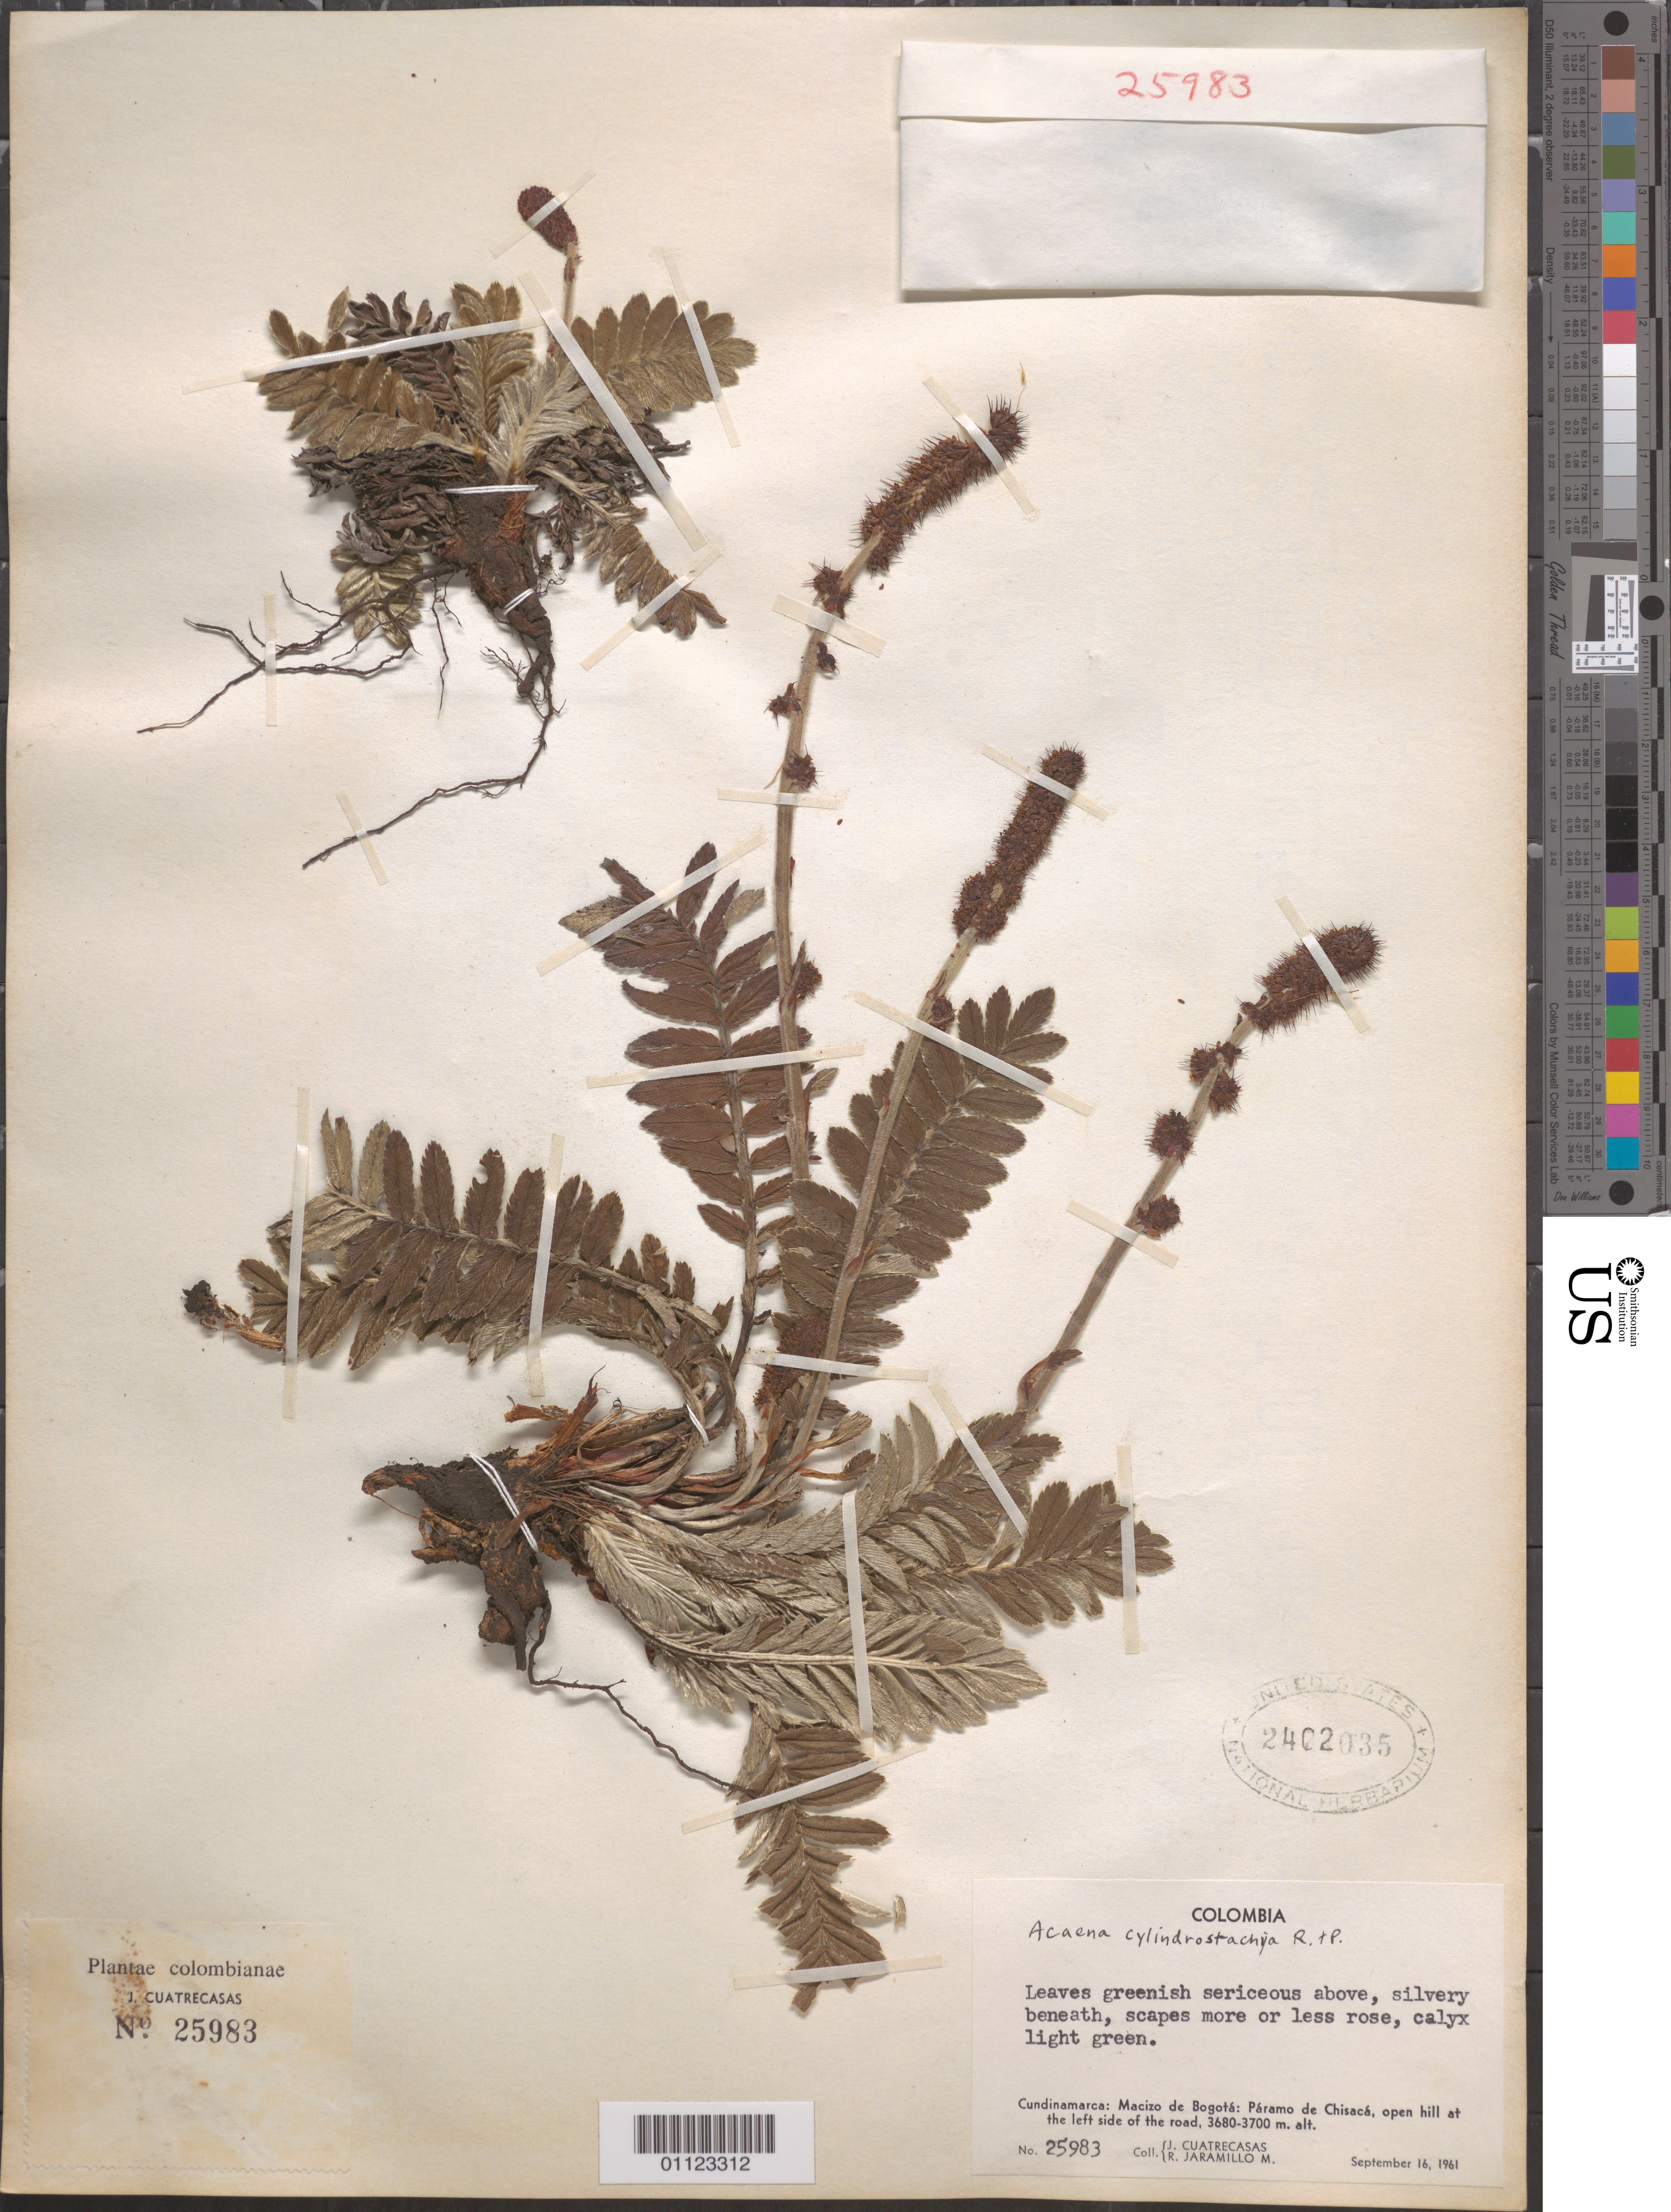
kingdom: Plantae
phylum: Tracheophyta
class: Magnoliopsida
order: Rosales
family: Rosaceae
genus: Acaena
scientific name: Acaena cylindristachya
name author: Ruiz & Pav.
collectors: J. Cuatrecasas & R. Jaramillo M.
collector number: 25983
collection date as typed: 16 Sep 1961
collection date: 1961-09-16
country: Colombia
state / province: Cundinamarca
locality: Macizo de Bogata, Páramo de Chisaca; open hill at the left side of the road.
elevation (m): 3680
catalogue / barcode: US 2402035